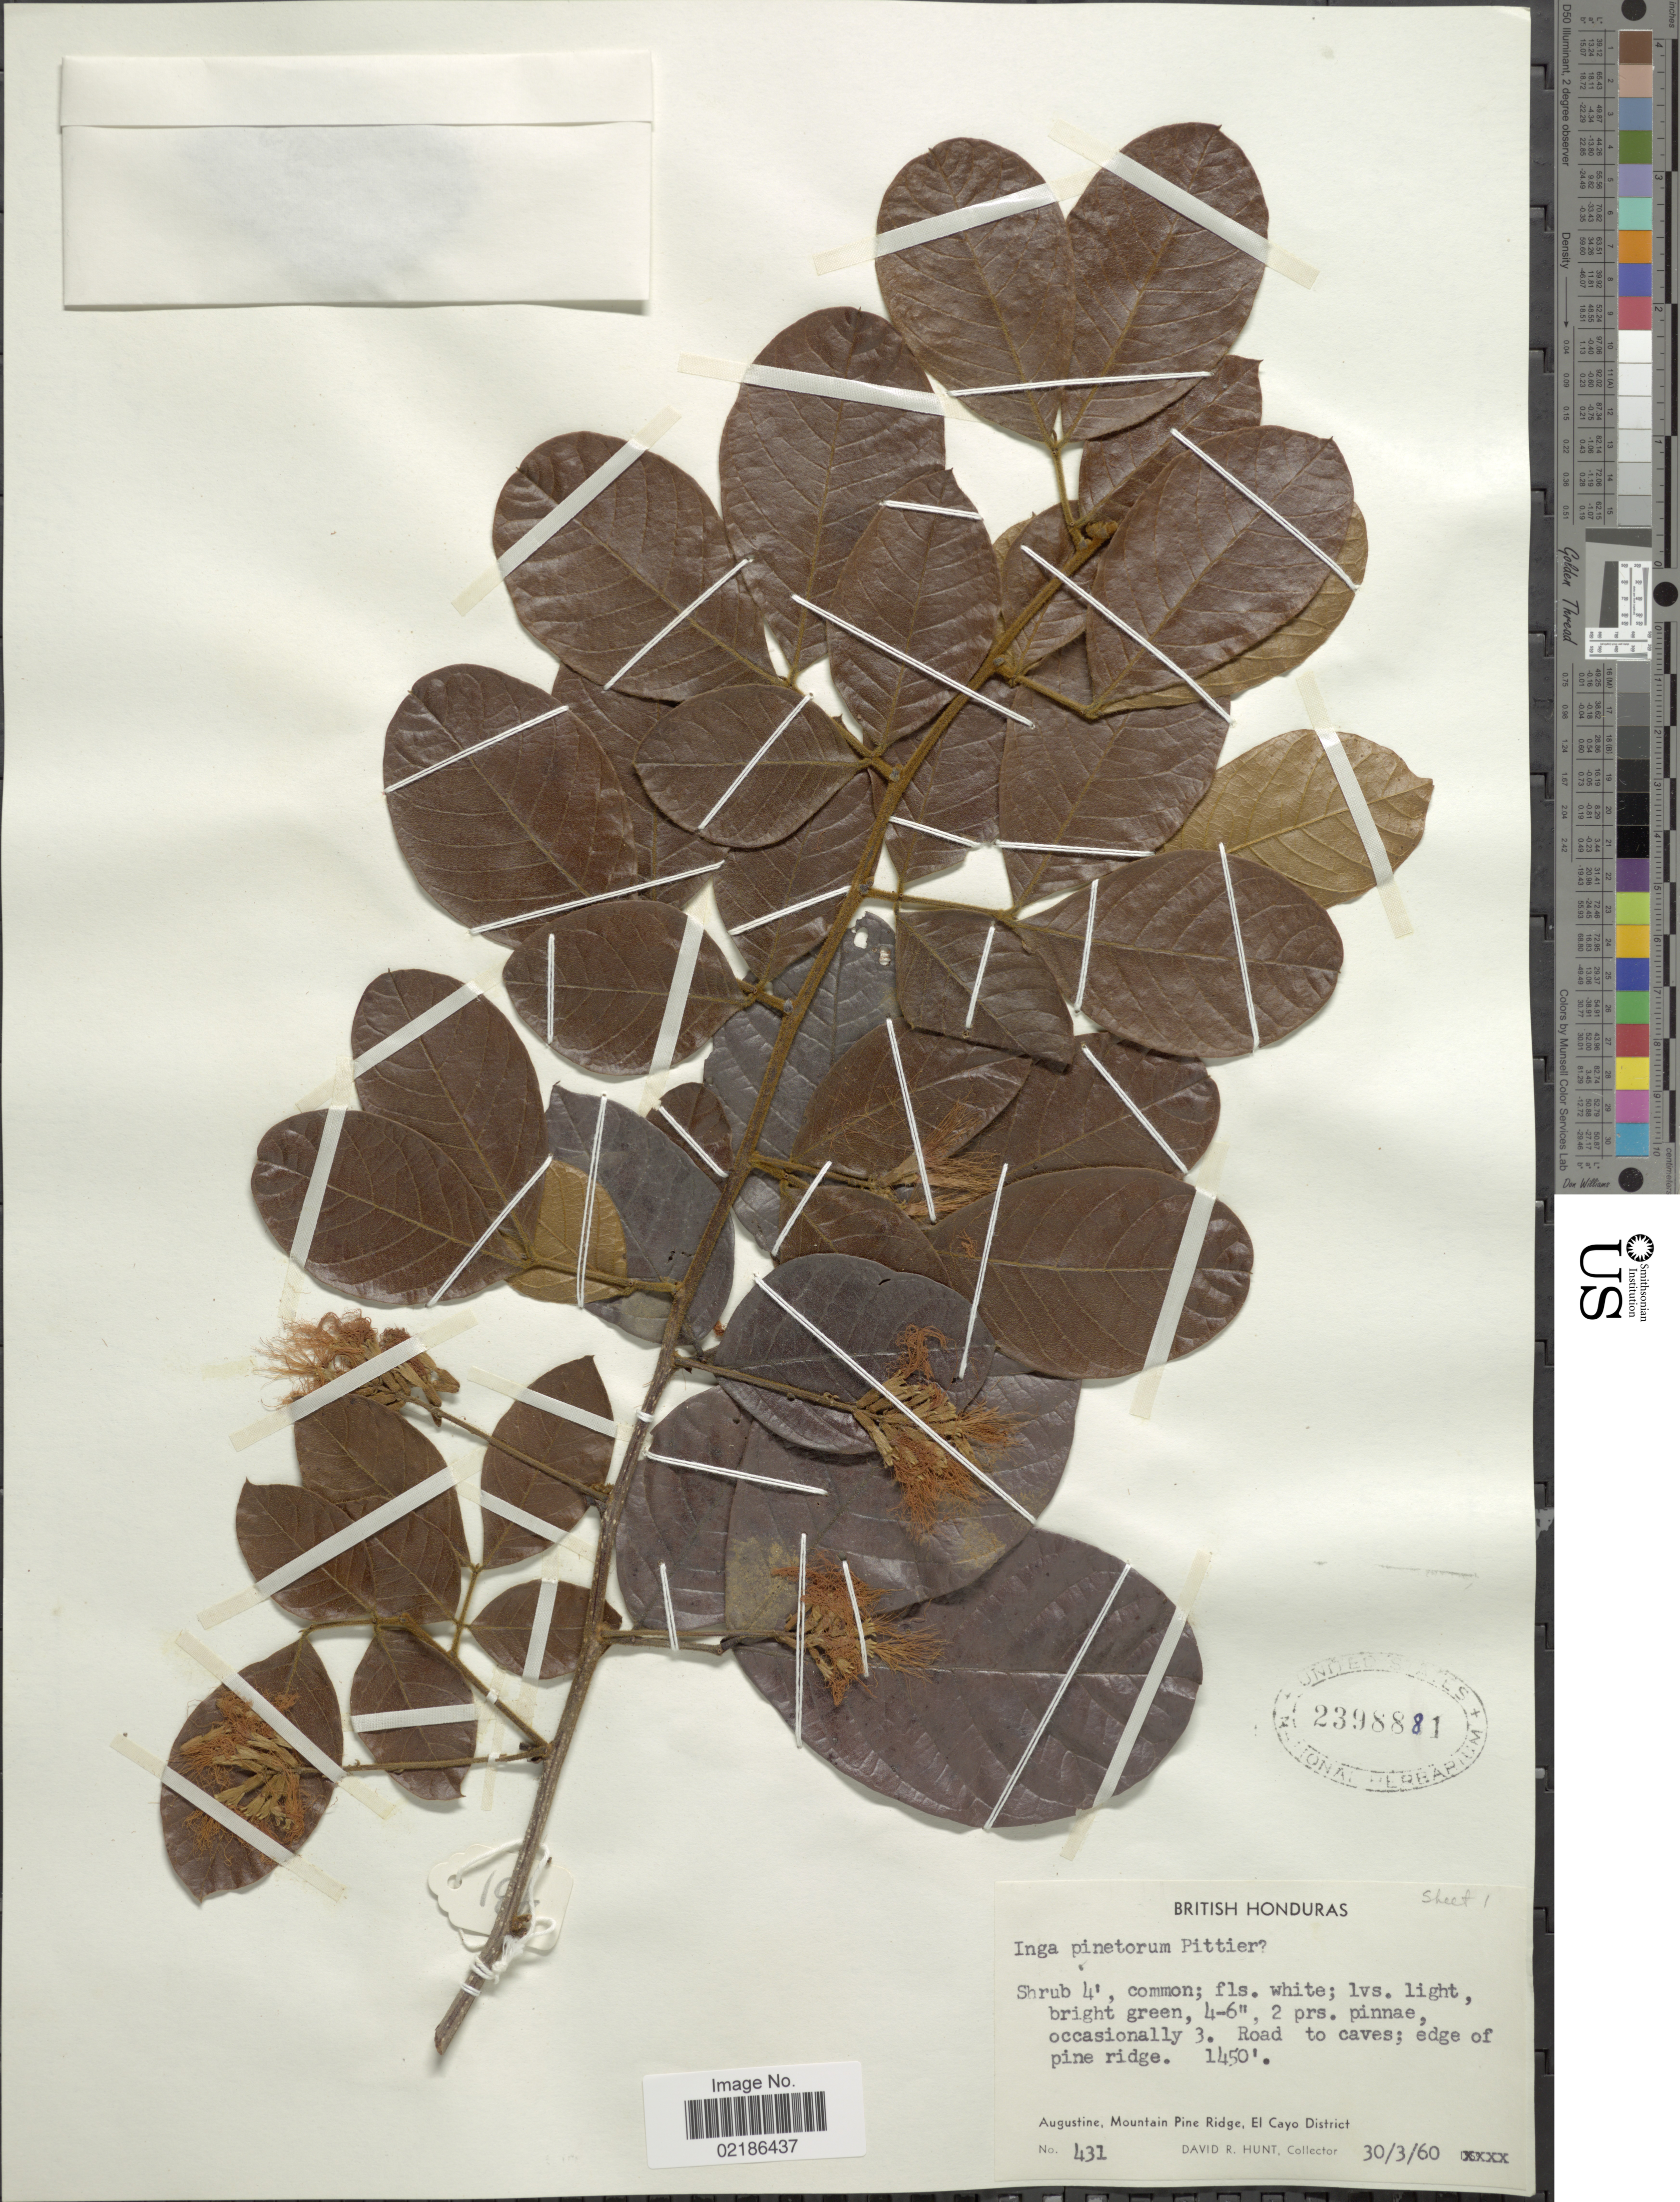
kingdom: Plantae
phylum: Tracheophyta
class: Magnoliopsida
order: Fabales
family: Fabaceae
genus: Inga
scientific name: Inga pinetorum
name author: Pittier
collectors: D. R. Hunt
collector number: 431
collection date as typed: Transcribed d/m/y: 30/3/60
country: Belize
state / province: Cayo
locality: British Honduras, Augustine, Mountain Pine Ridge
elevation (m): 442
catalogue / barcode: US 2398881